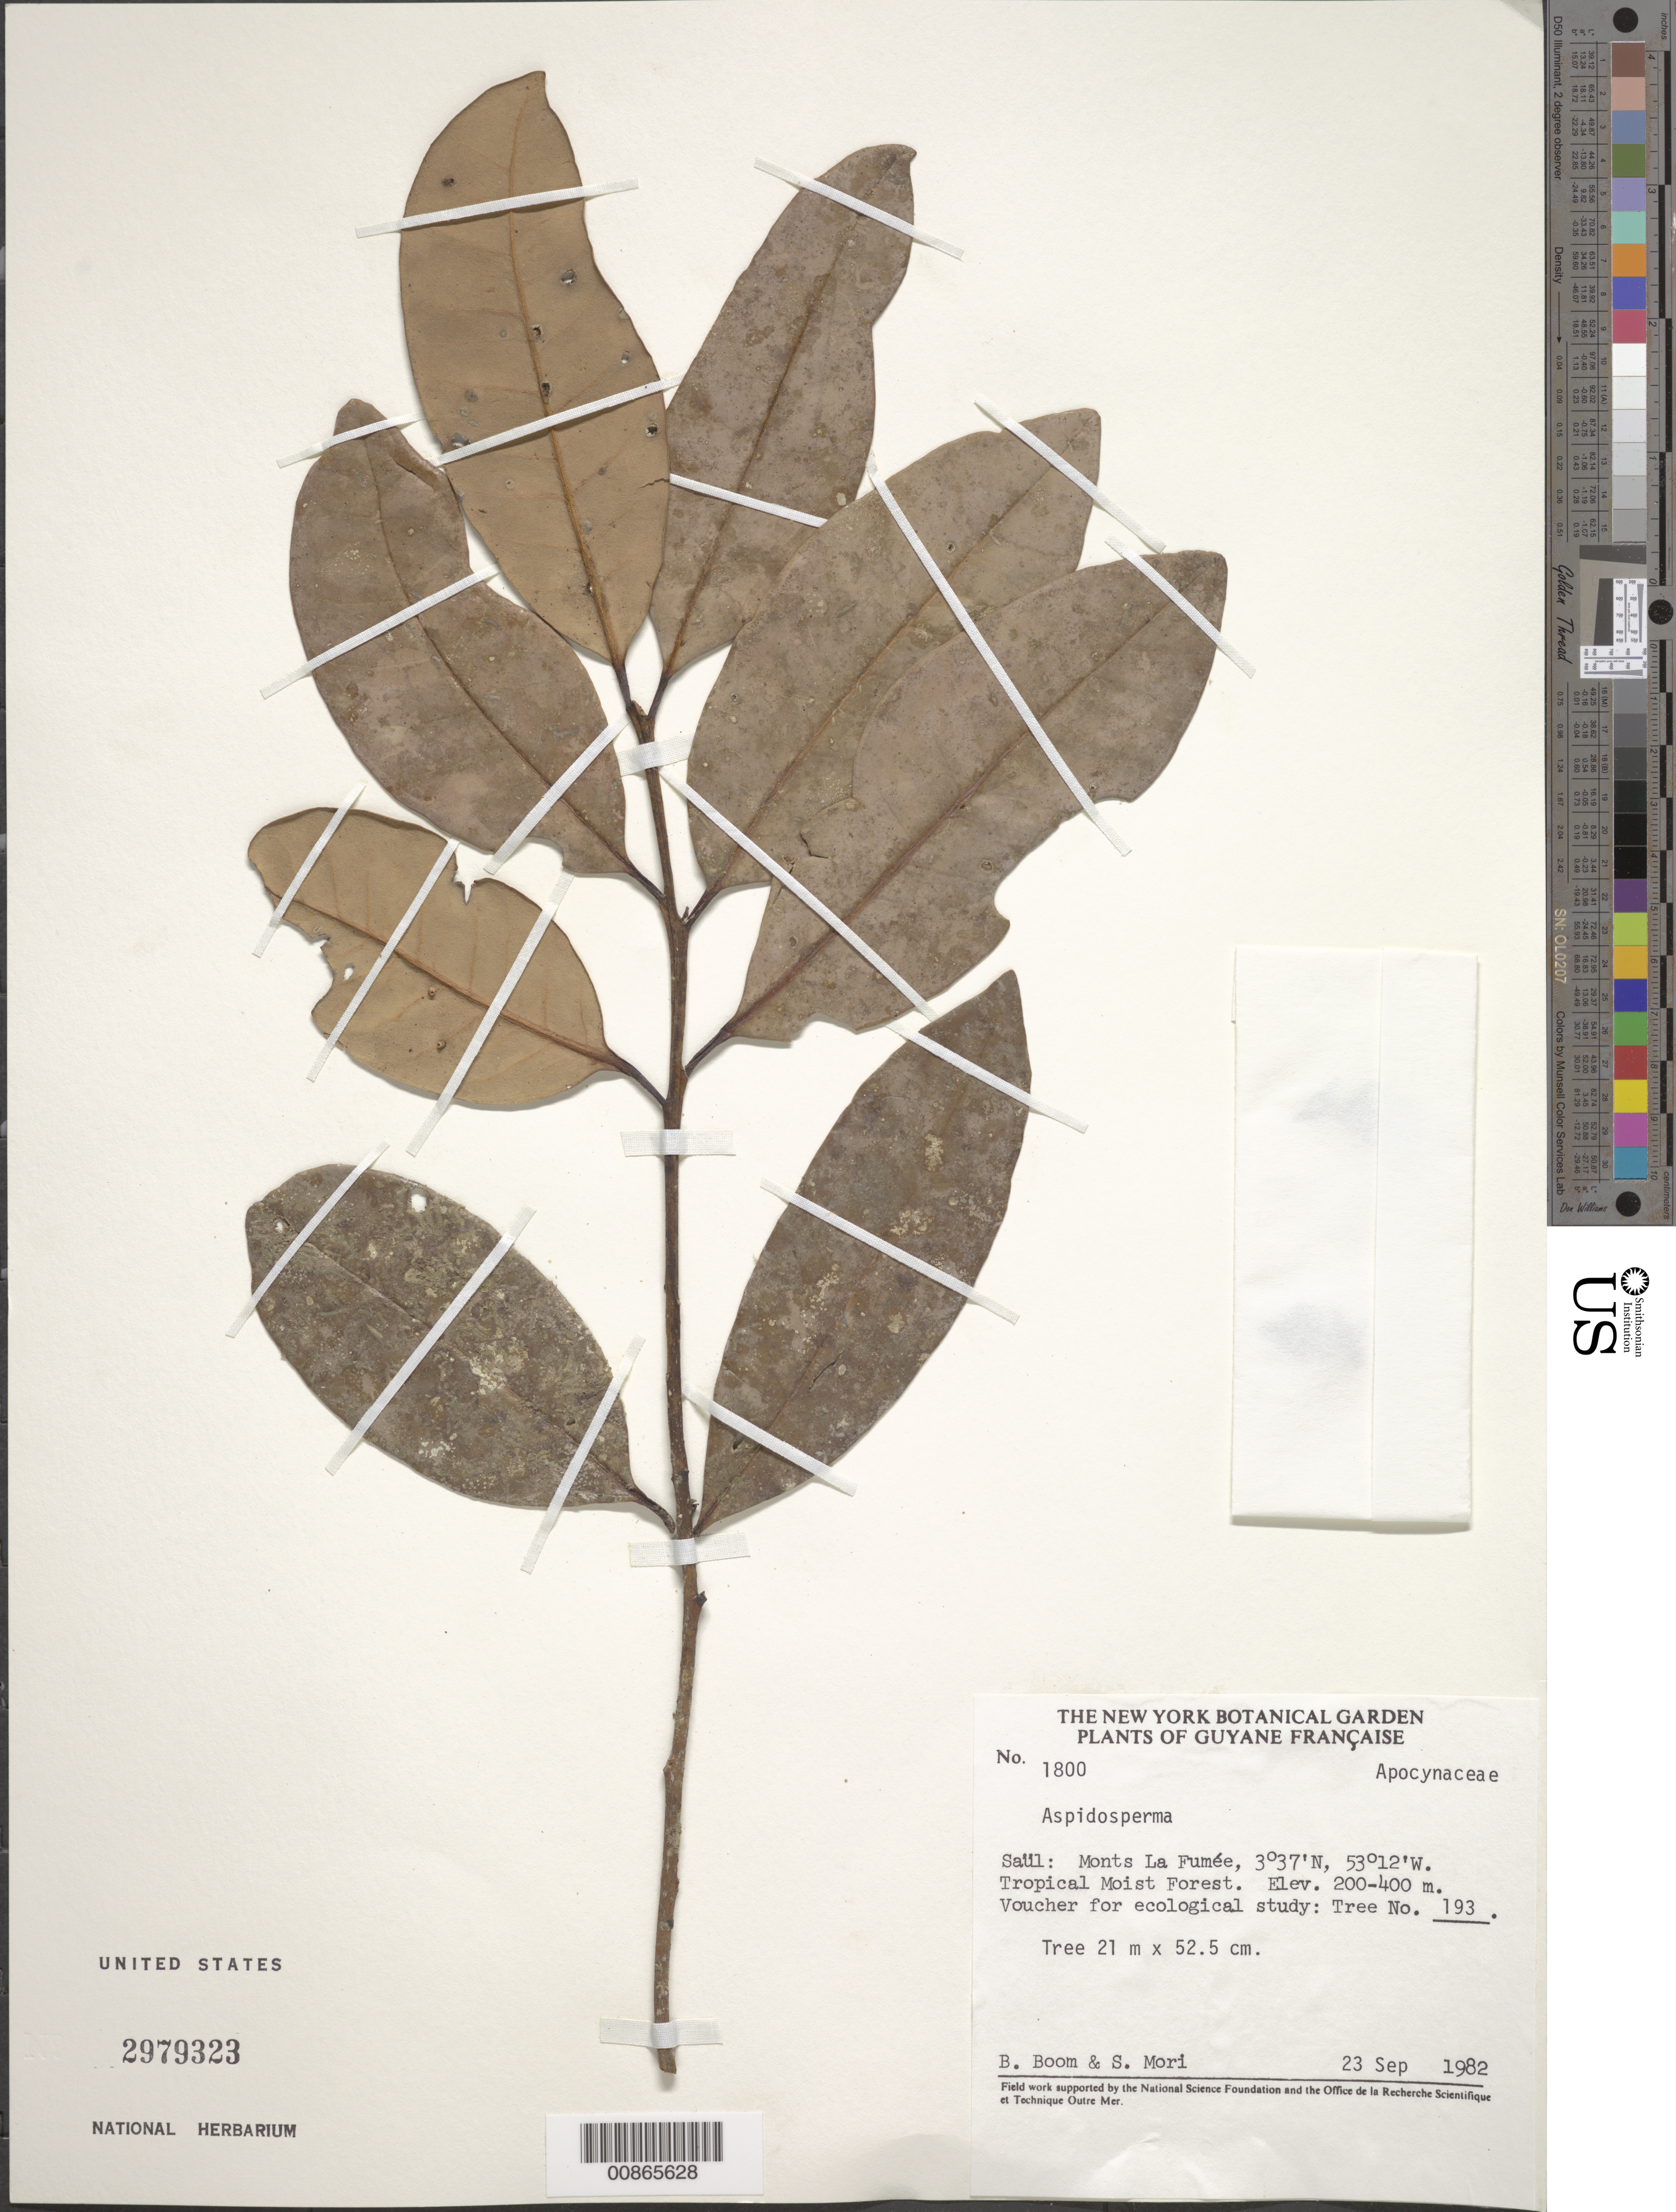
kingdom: Plantae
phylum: Tracheophyta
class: Magnoliopsida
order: Gentianales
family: Apocynaceae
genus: Aspidosperma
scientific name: Aspidosperma sp.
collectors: B. M. Boom & S. Mori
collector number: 1800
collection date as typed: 23-Sep-82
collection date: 1982-09-23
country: French Guiana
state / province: Saint-Laurent-du-Maroni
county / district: Saül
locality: Saül, Monts La Fumée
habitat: Tropical moist forest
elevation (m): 200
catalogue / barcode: US 2979323